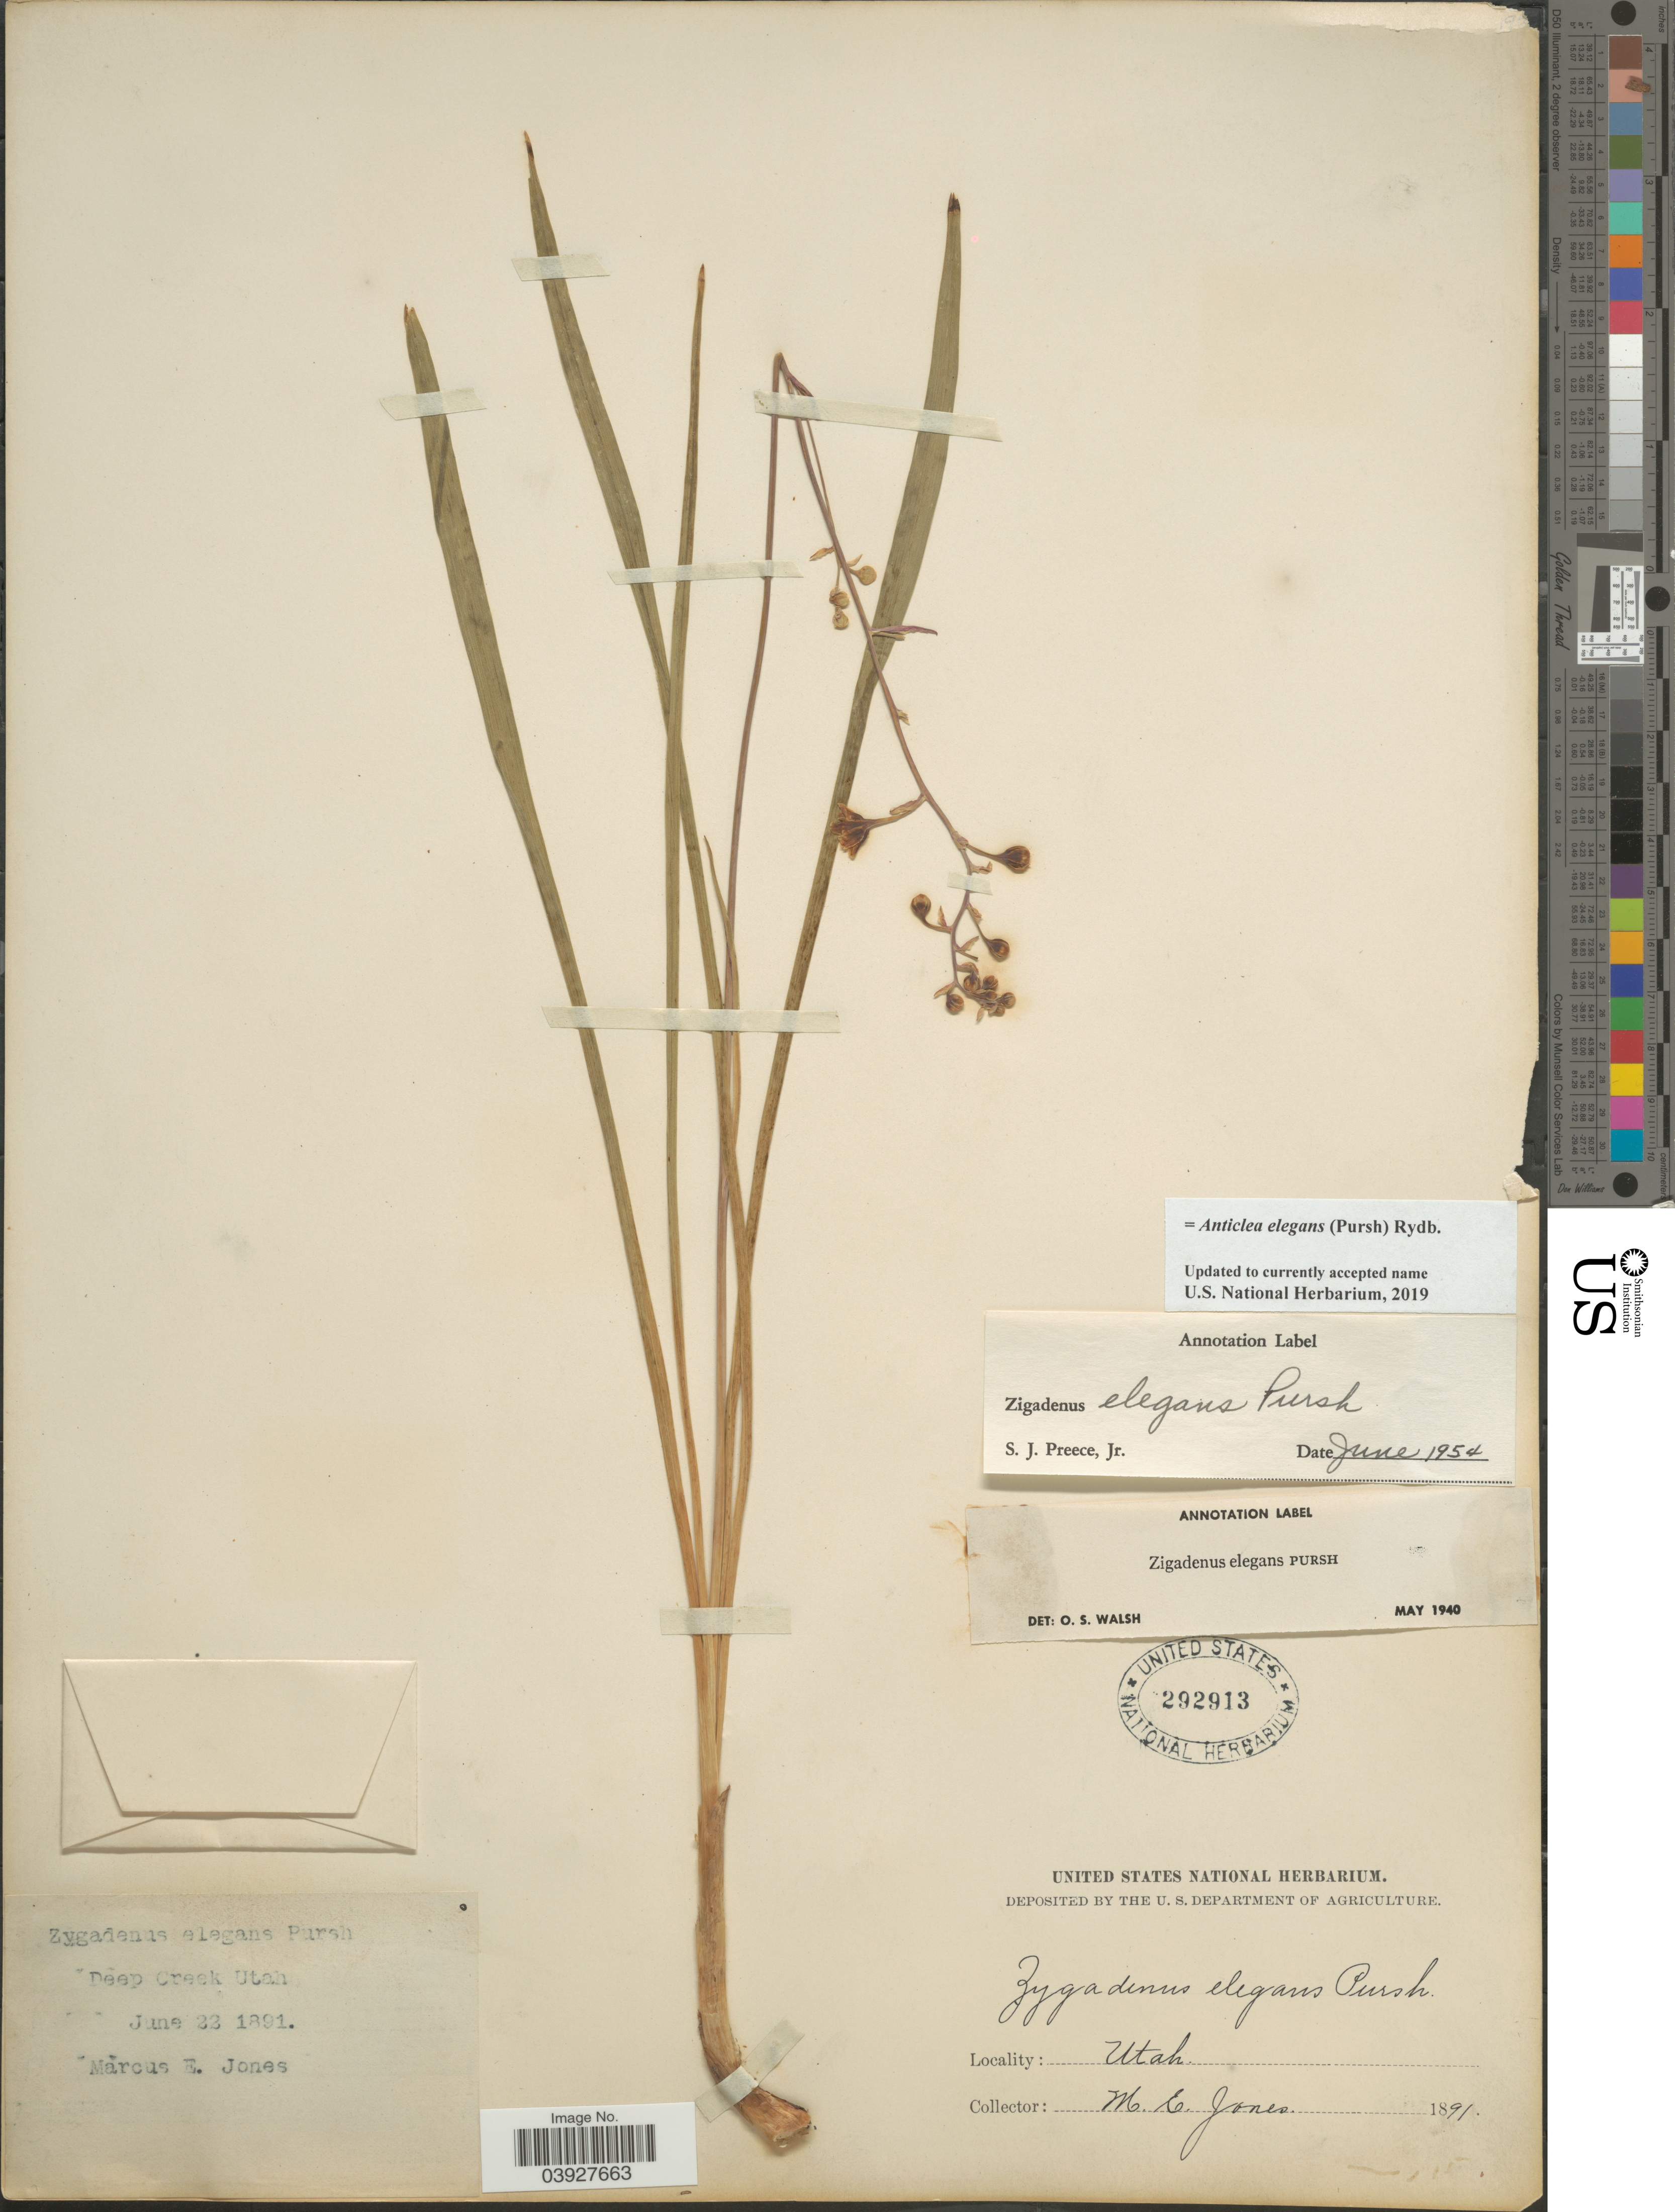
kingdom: Plantae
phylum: Tracheophyta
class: Liliopsida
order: Liliales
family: Melanthiaceae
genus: Anticlea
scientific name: Anticlea elegans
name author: (Pursh) Rydb.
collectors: M. E. Jones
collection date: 1891-06-22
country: United States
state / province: Utah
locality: Deep Creek.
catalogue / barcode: US 292913